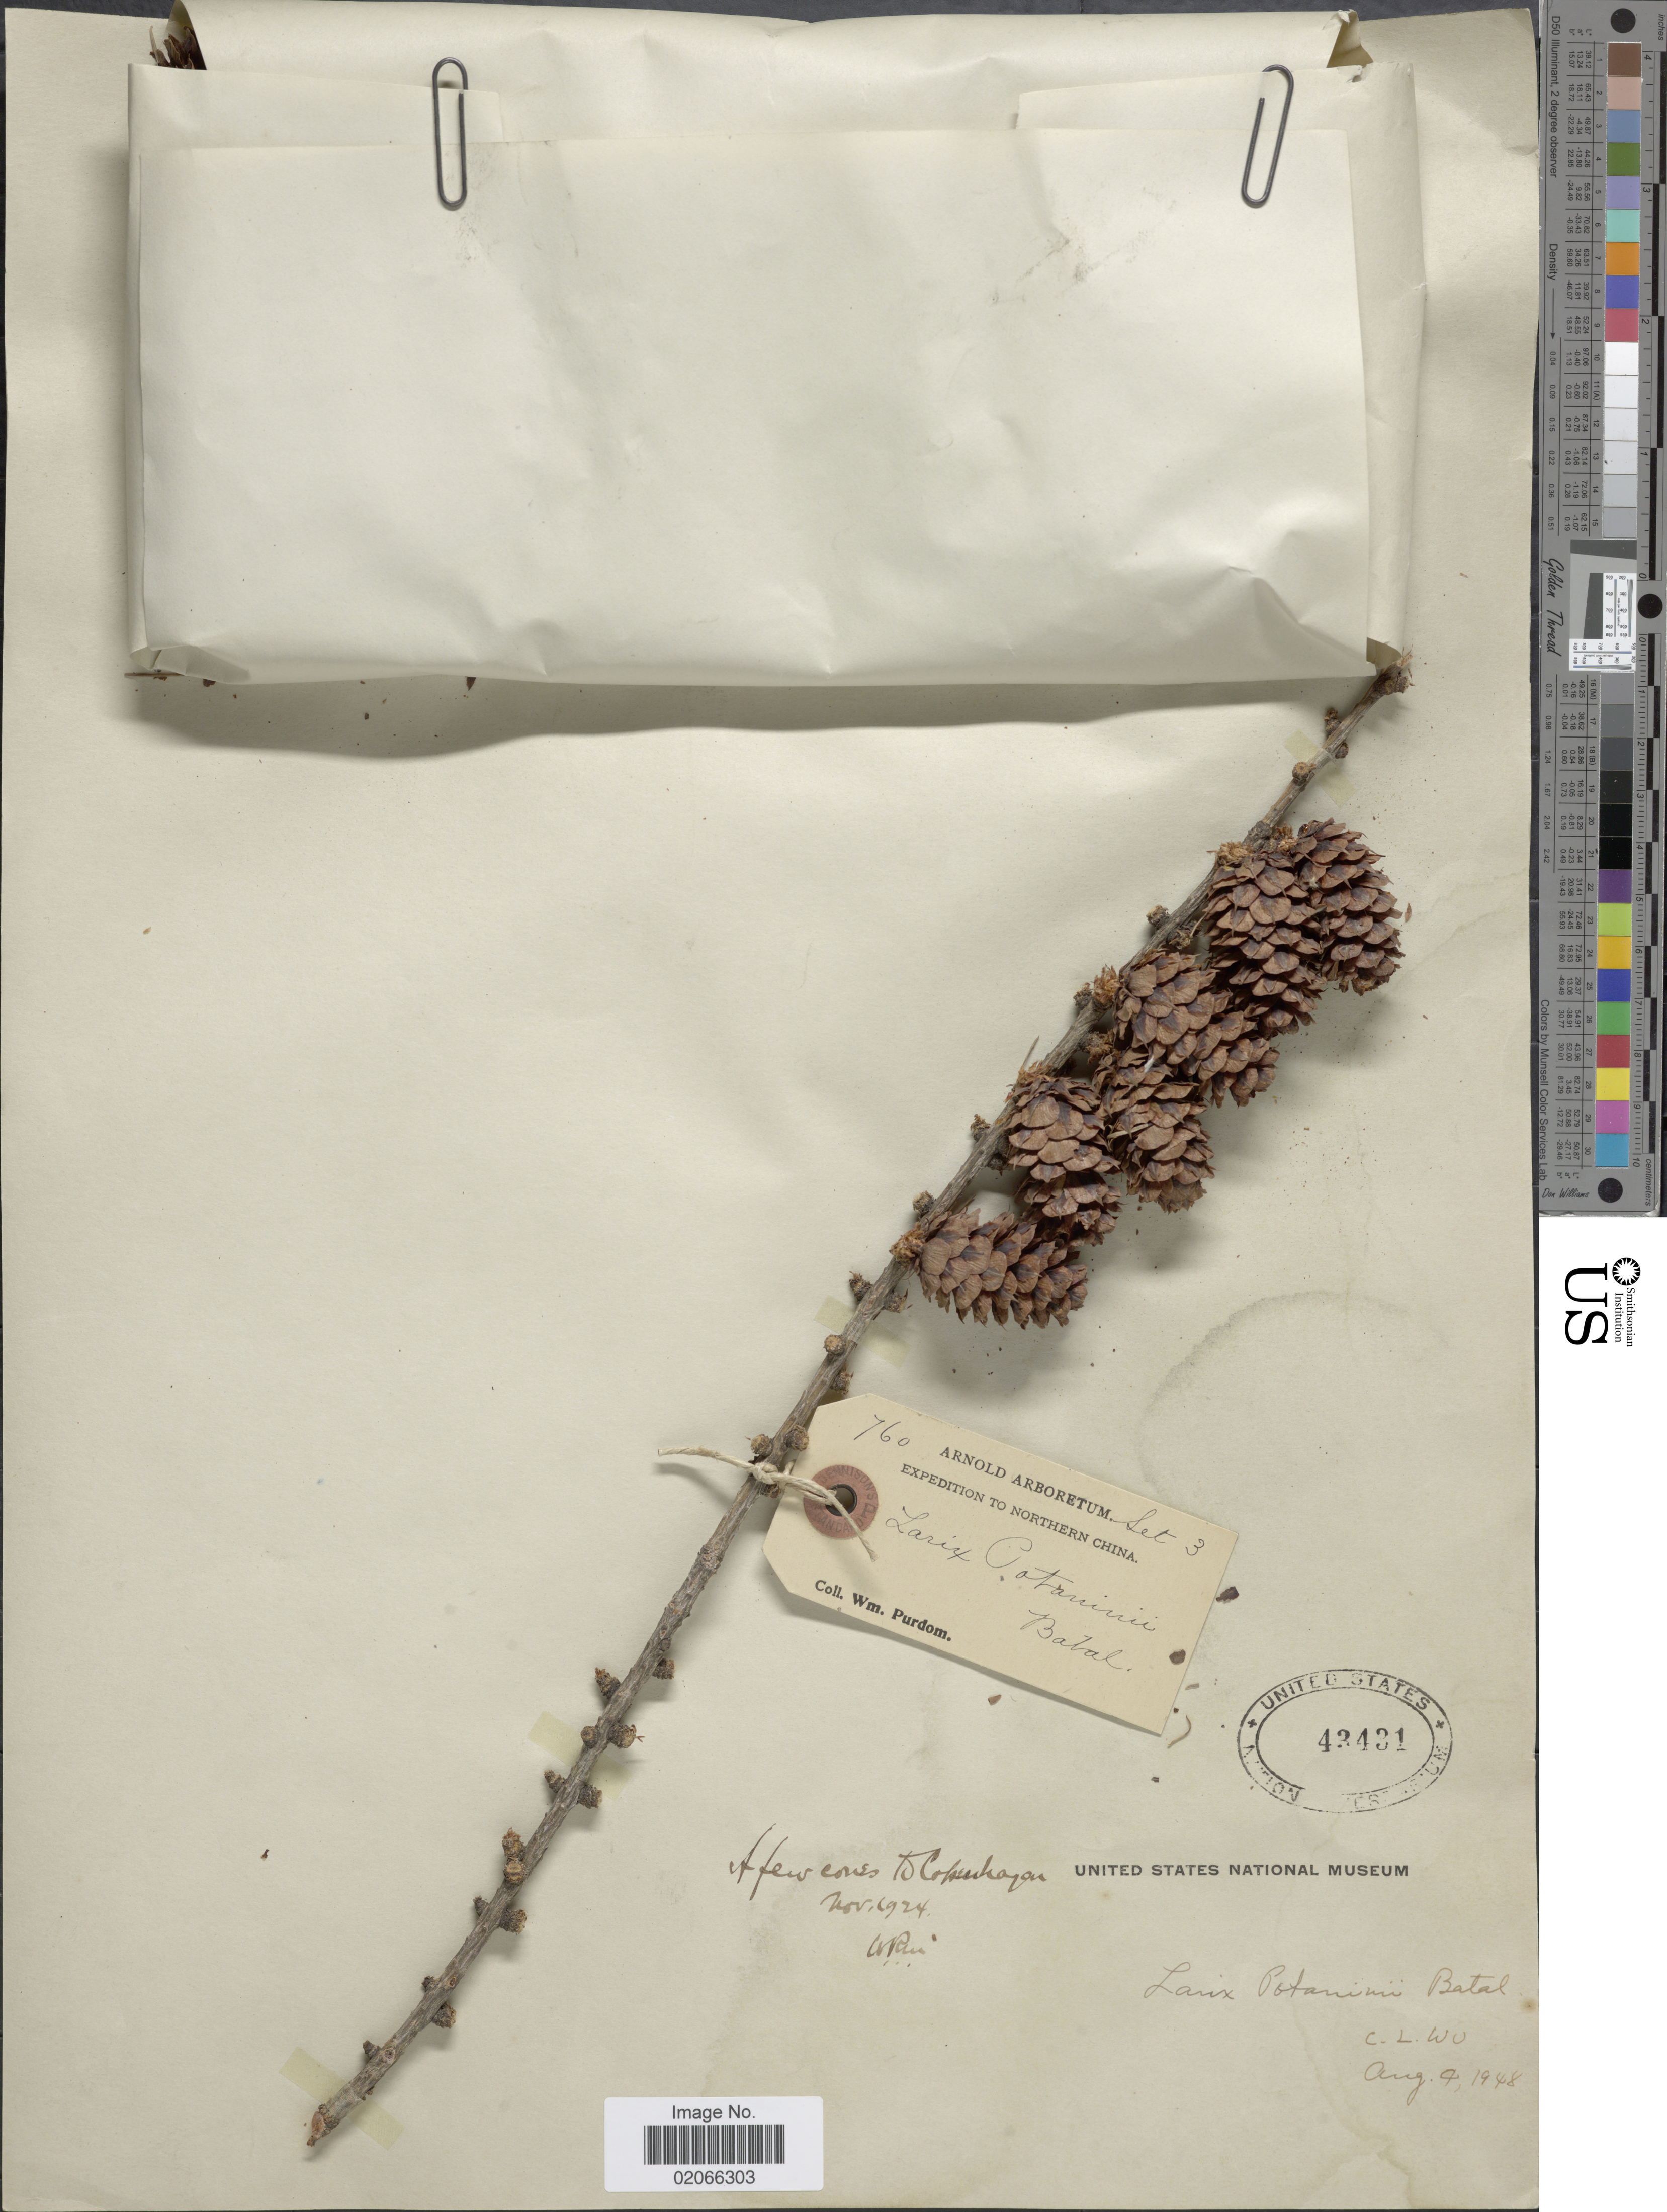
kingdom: Plantae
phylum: Tracheophyta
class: Pinopsida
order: Pinales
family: Pinaceae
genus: Larix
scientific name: Larix potaninii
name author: Batalin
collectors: W. Purdom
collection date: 1948-08-09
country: China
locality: Northern China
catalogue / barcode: US 43431